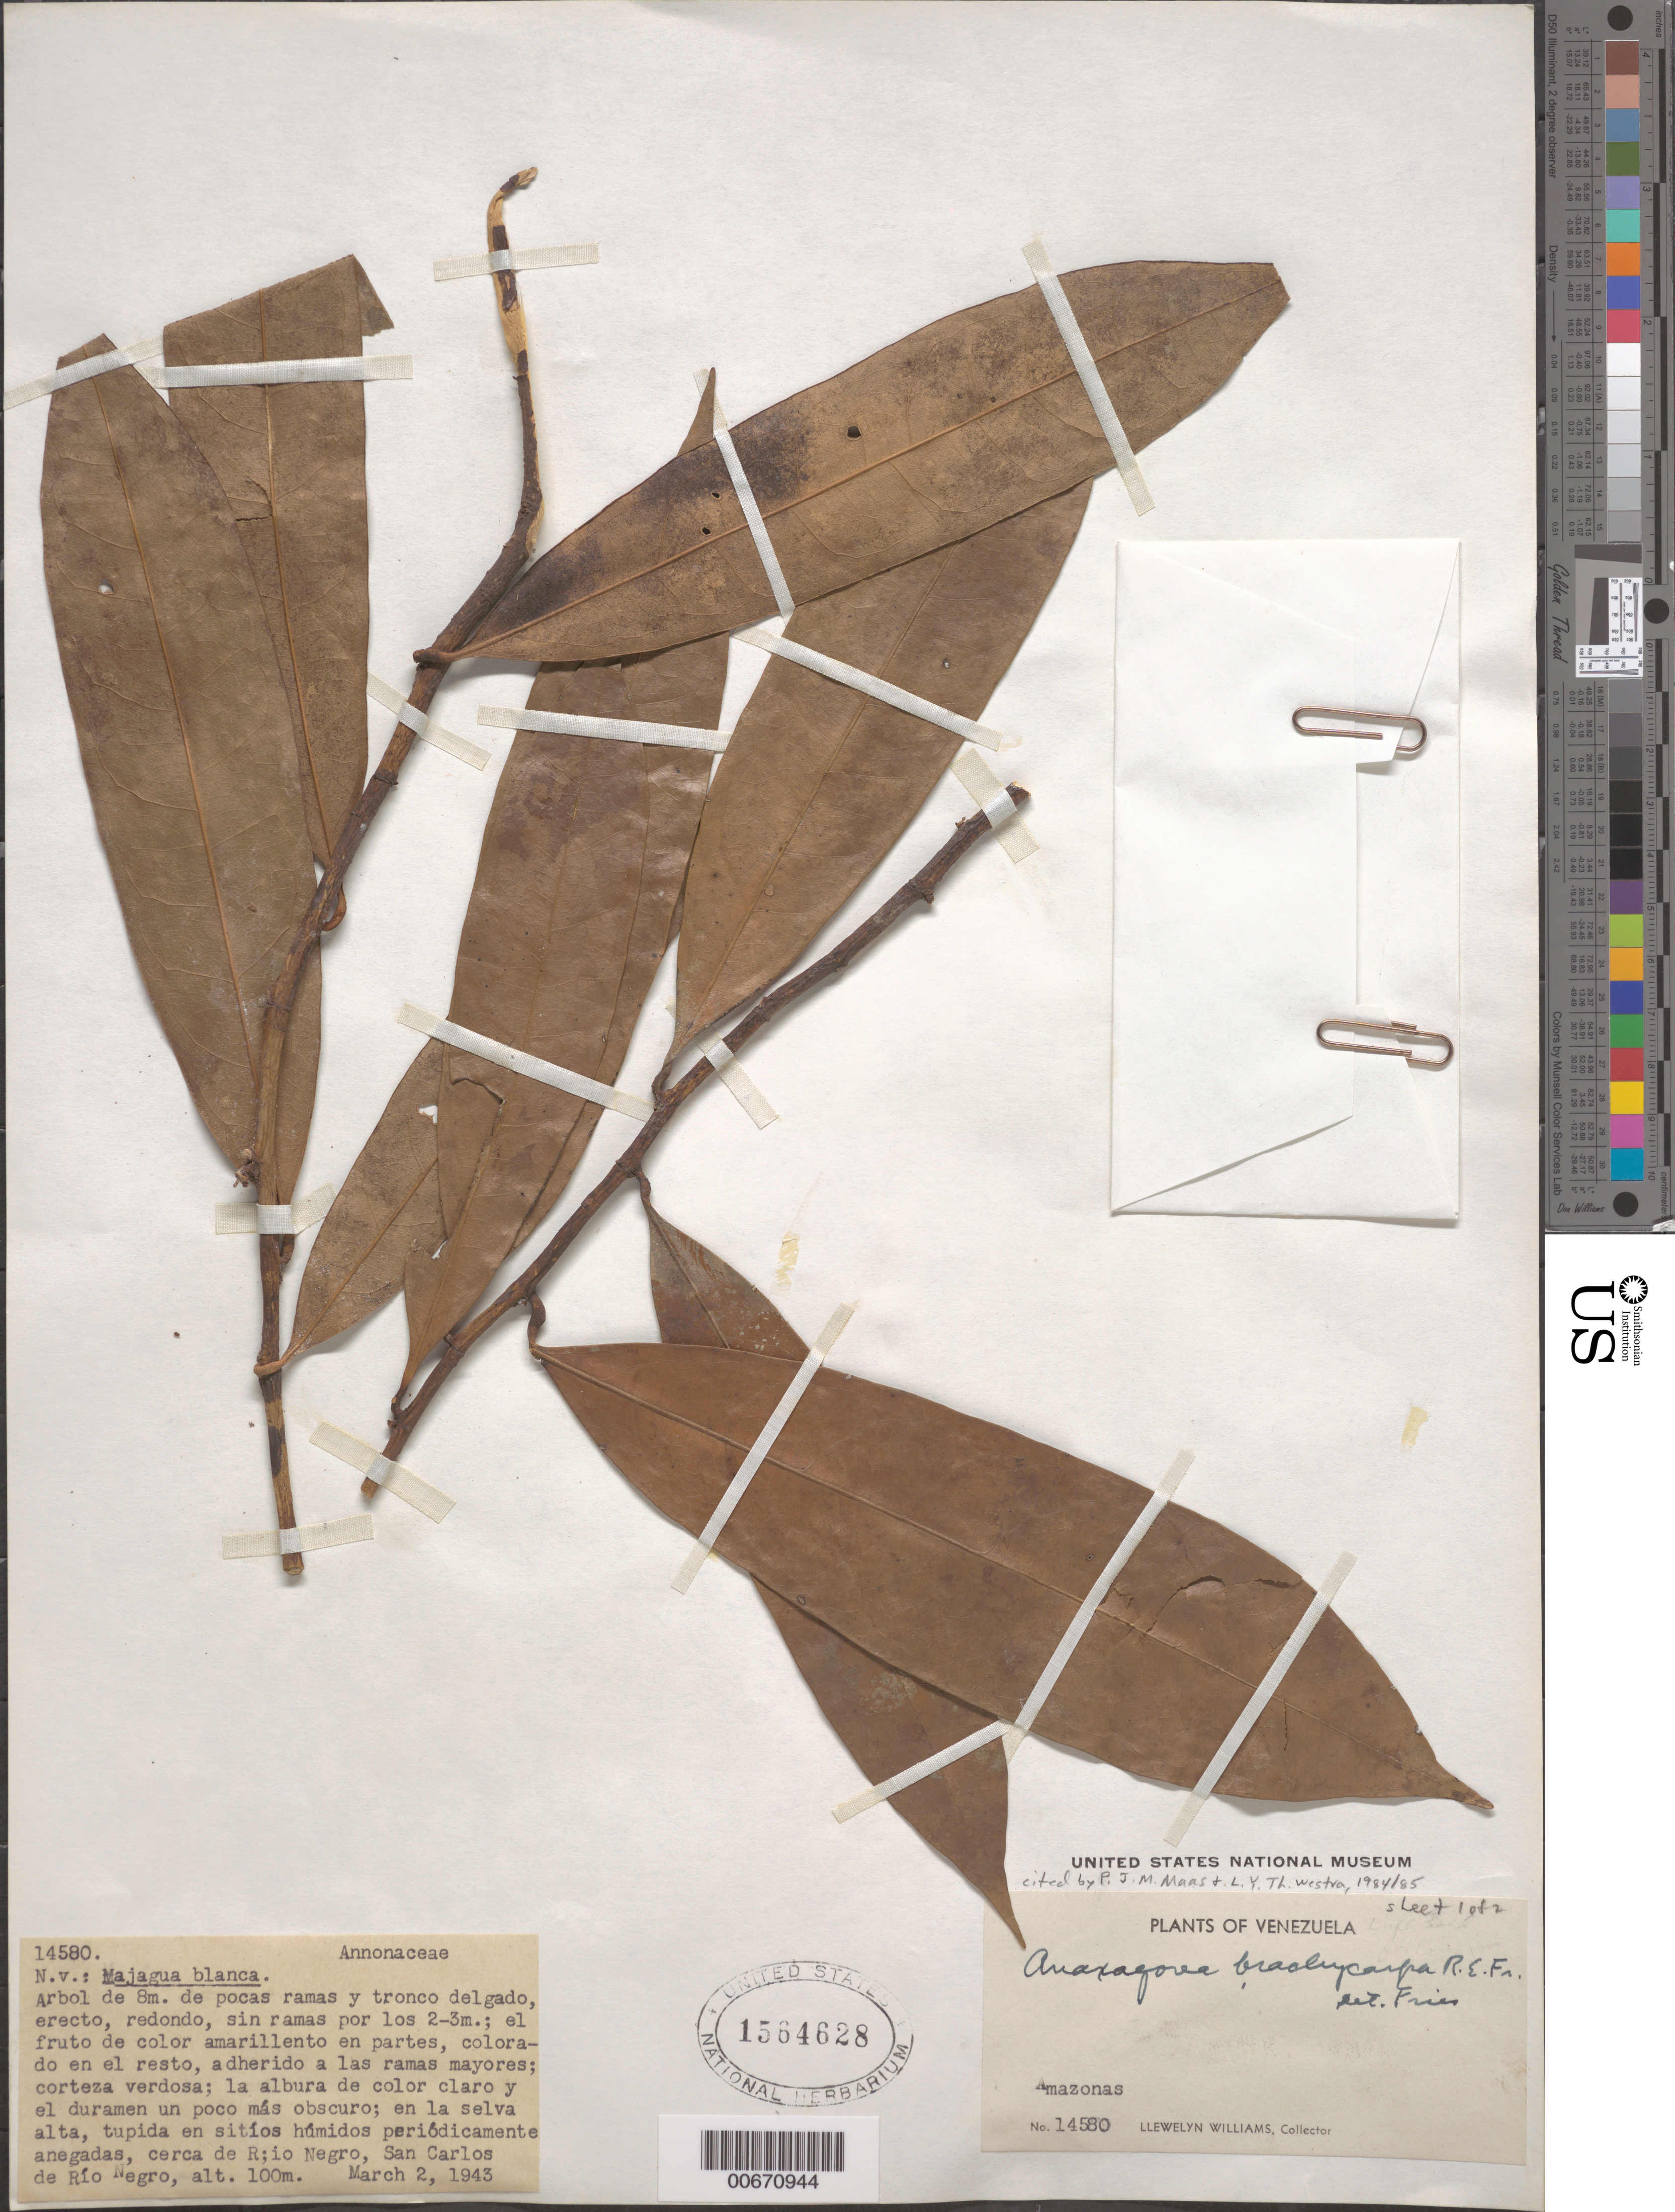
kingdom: Plantae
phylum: Tracheophyta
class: Magnoliopsida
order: Magnoliales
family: Annonaceae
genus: Anaxagorea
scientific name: Anaxagorea brachycarpa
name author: R.E. Fr.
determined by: Maas, P. J.; Westra, L. Y.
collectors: Ll. Williams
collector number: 14580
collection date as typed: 2-Mar-42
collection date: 1942-03-02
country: Venezuela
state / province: Amazonas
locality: San Carlos de Río Negro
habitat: Selva alta, tupida en sitícos húmidos periódicamente anegadas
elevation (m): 100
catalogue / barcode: US 1564628